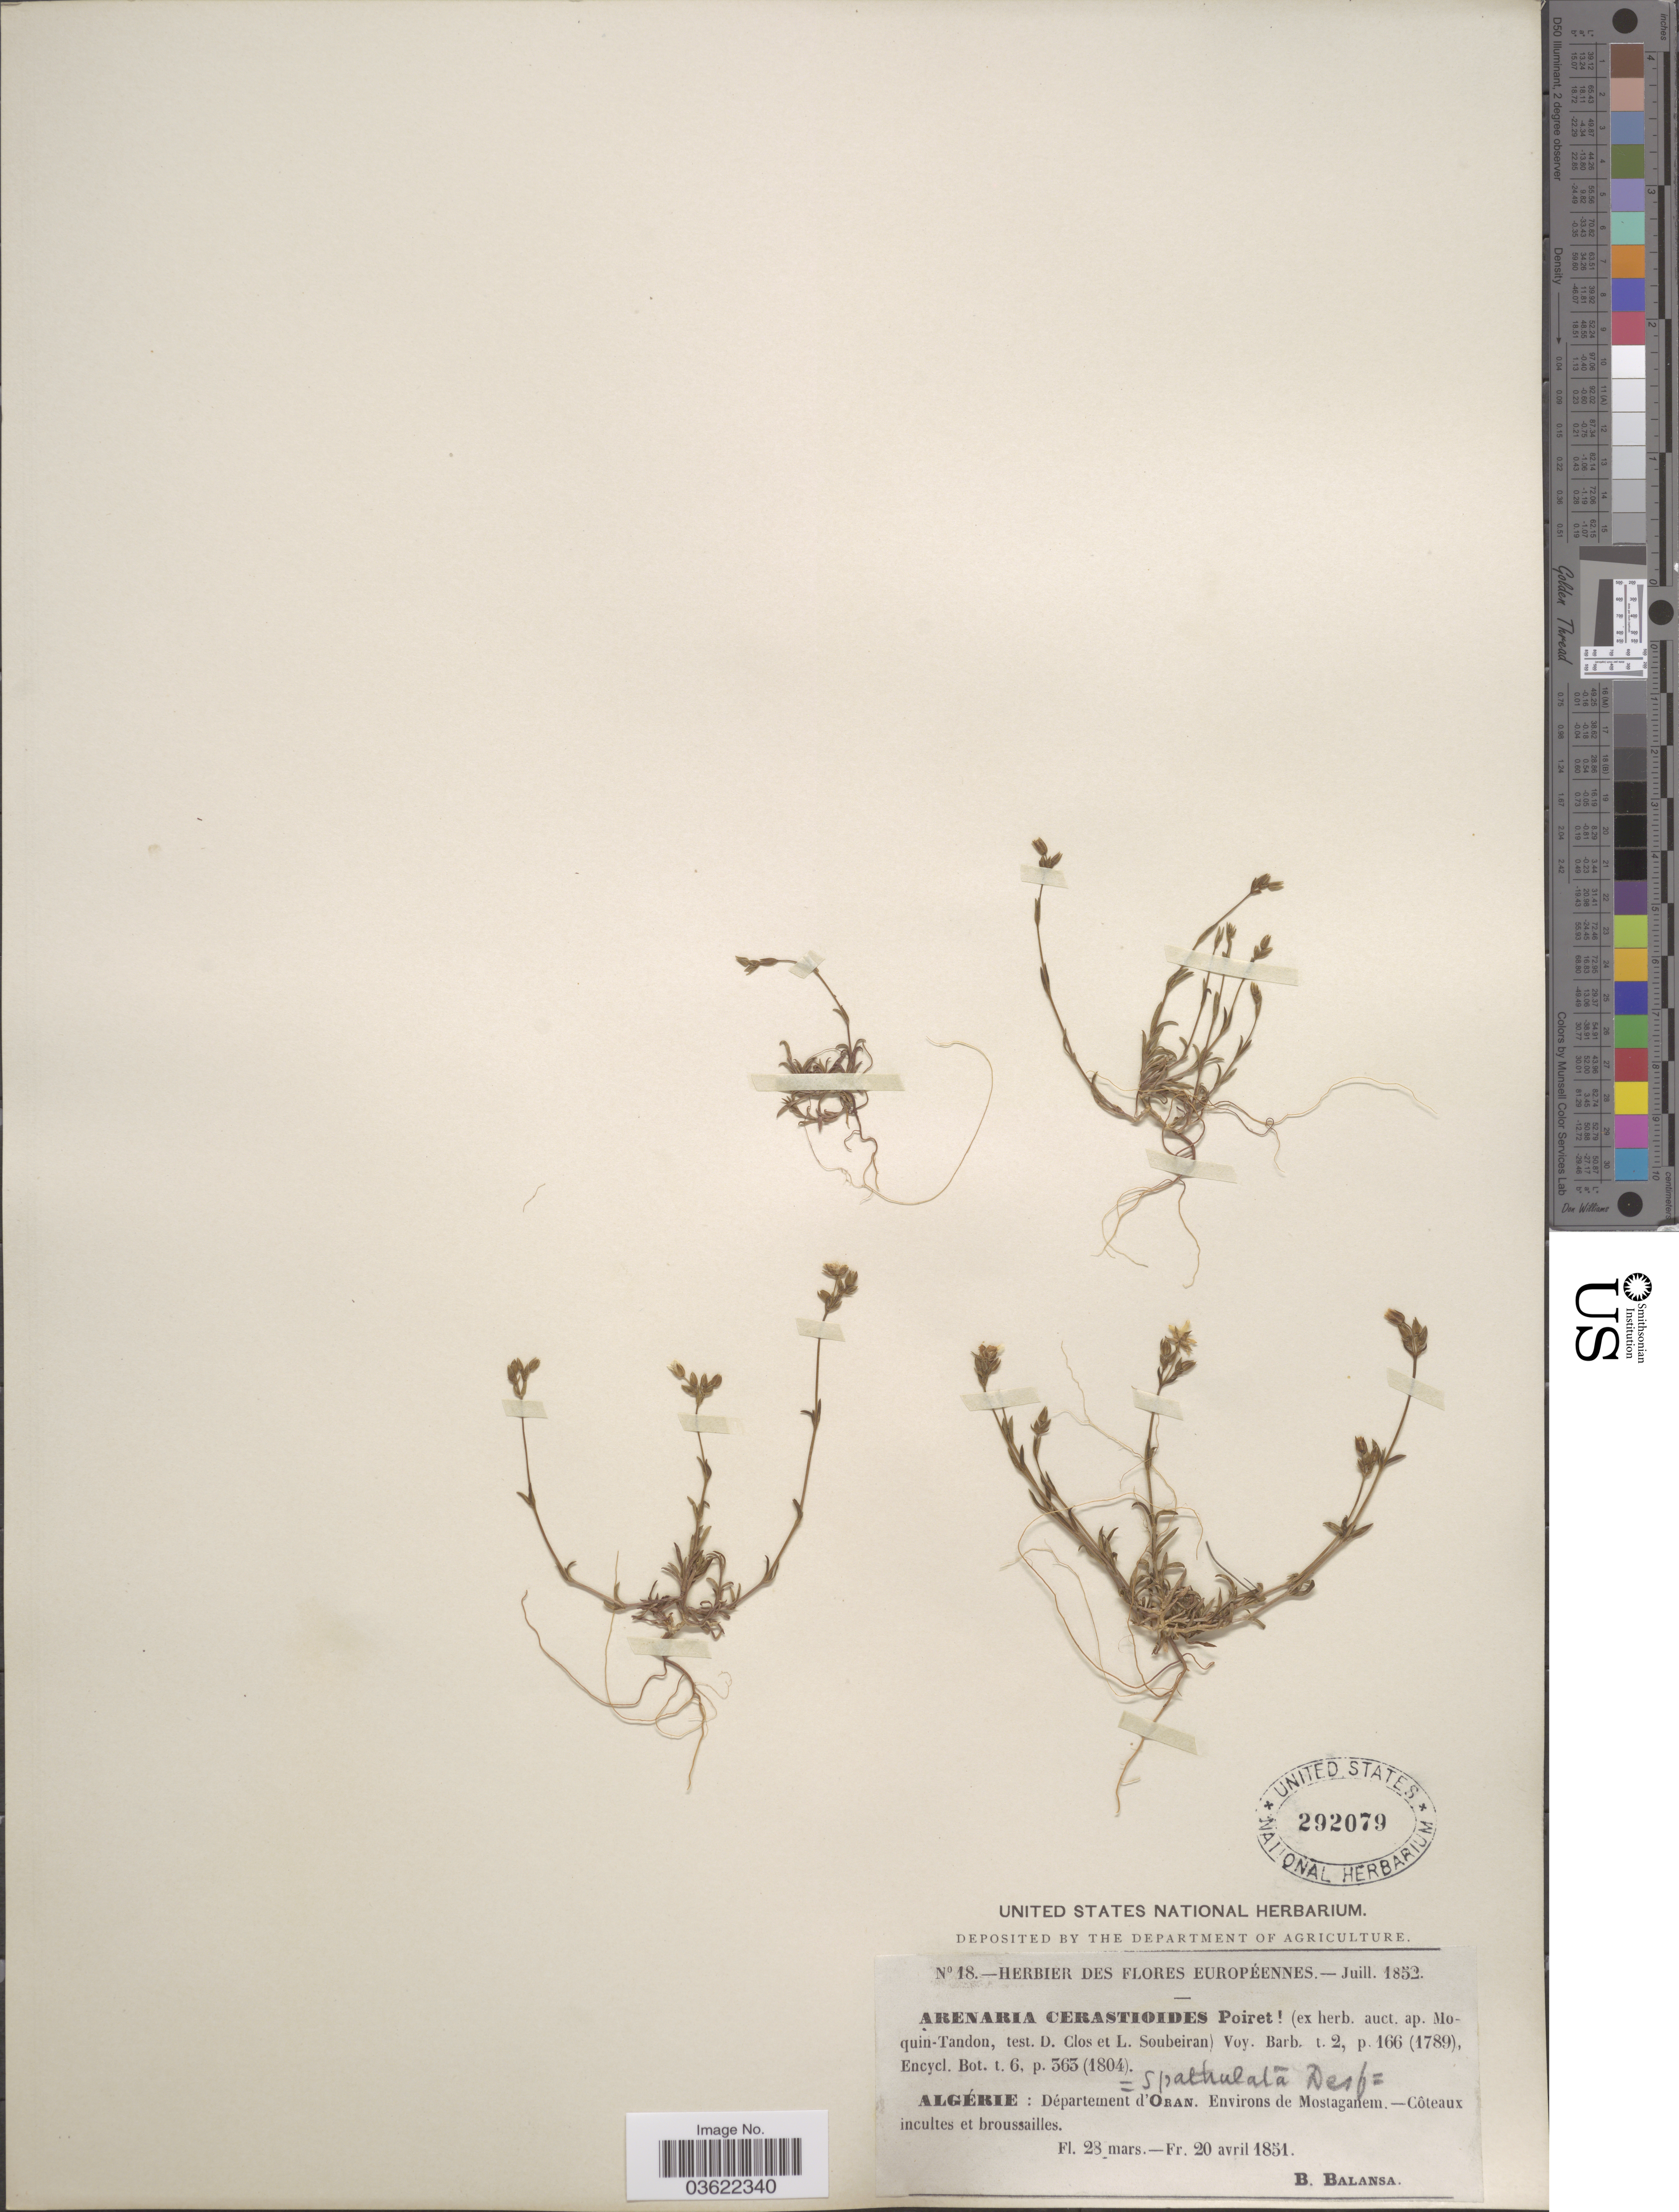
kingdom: Plantae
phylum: Tracheophyta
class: Magnoliopsida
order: Caryophyllales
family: Caryophyllaceae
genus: Arenaria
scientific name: Arenaria cerastioides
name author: Poir.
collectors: B. Balansa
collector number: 18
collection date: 1851-03-28/1851-04-20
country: Algeria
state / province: Oran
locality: Département d'Oran. Environs de Mostaganem. Côteaux incultes et broussailles.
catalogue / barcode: US 292079